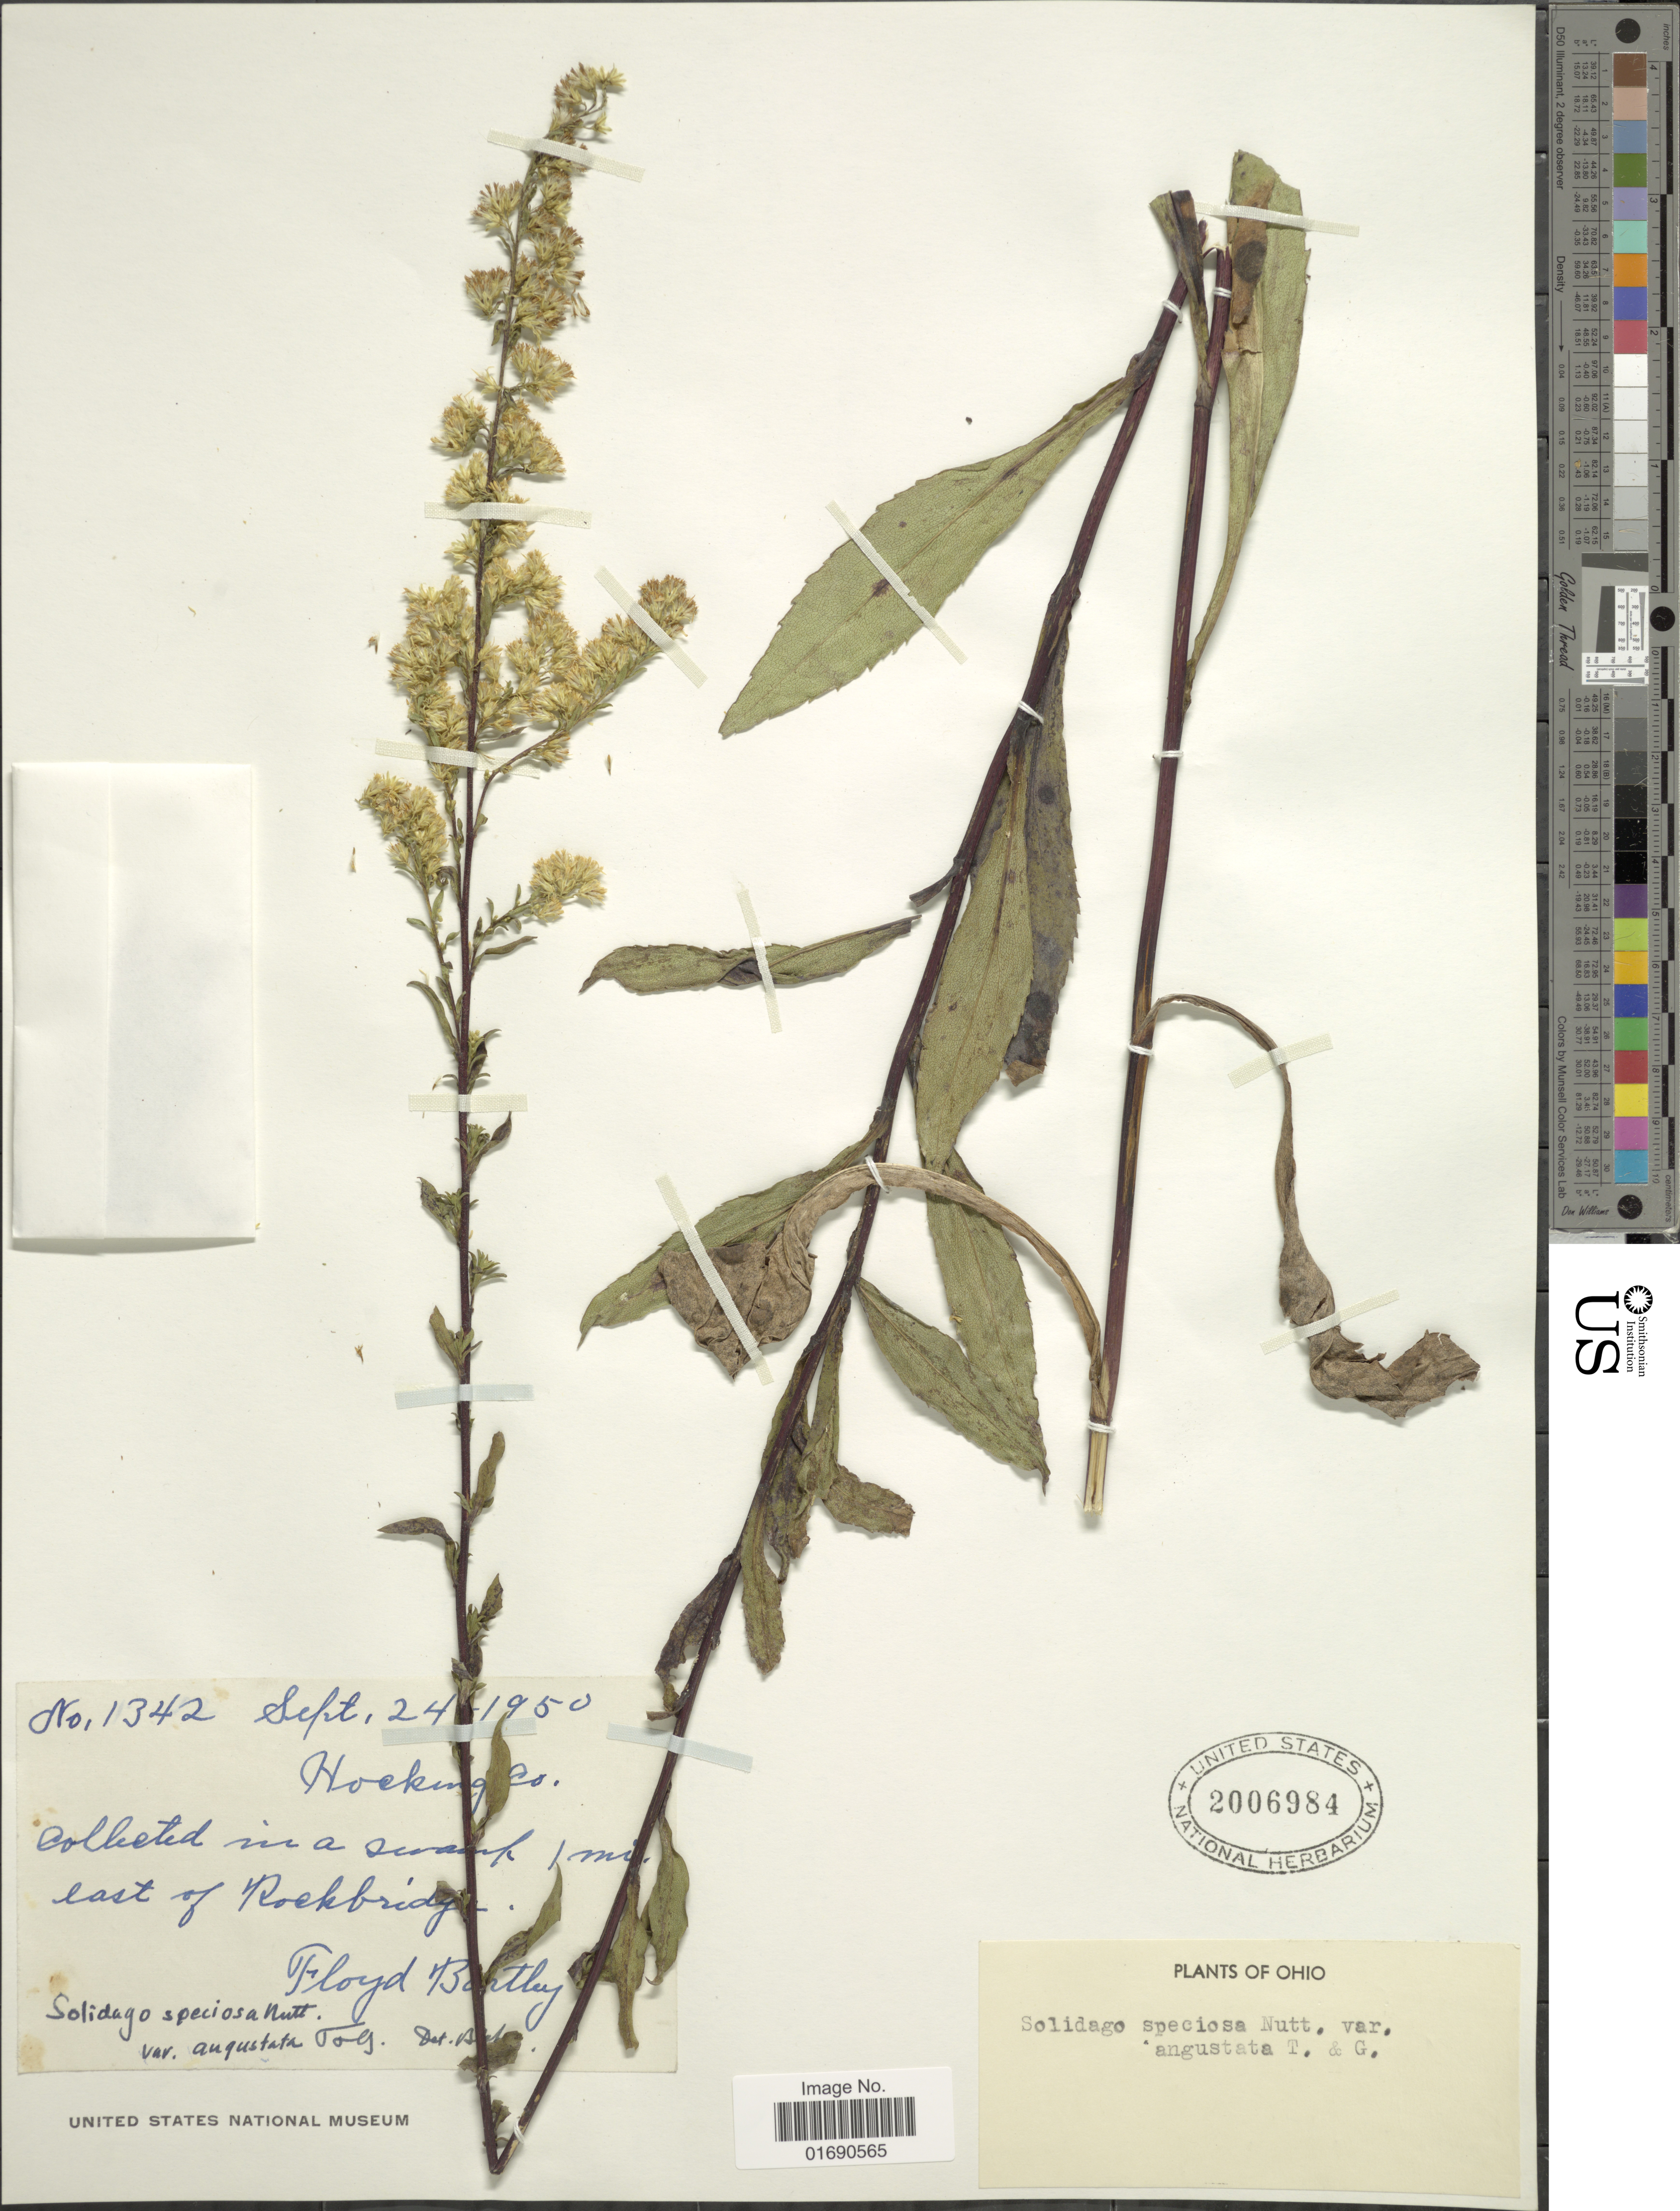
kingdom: Plantae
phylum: Tracheophyta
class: Magnoliopsida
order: Asterales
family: Asteraceae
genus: Solidago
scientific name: Solidago speciosa var. angustata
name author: Torr. & A. Gray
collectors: F. Bartley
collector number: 1342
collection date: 1950-09-24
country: United States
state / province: Ohio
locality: In a swamp 1 mi east of Rockbridge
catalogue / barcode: US 2006984